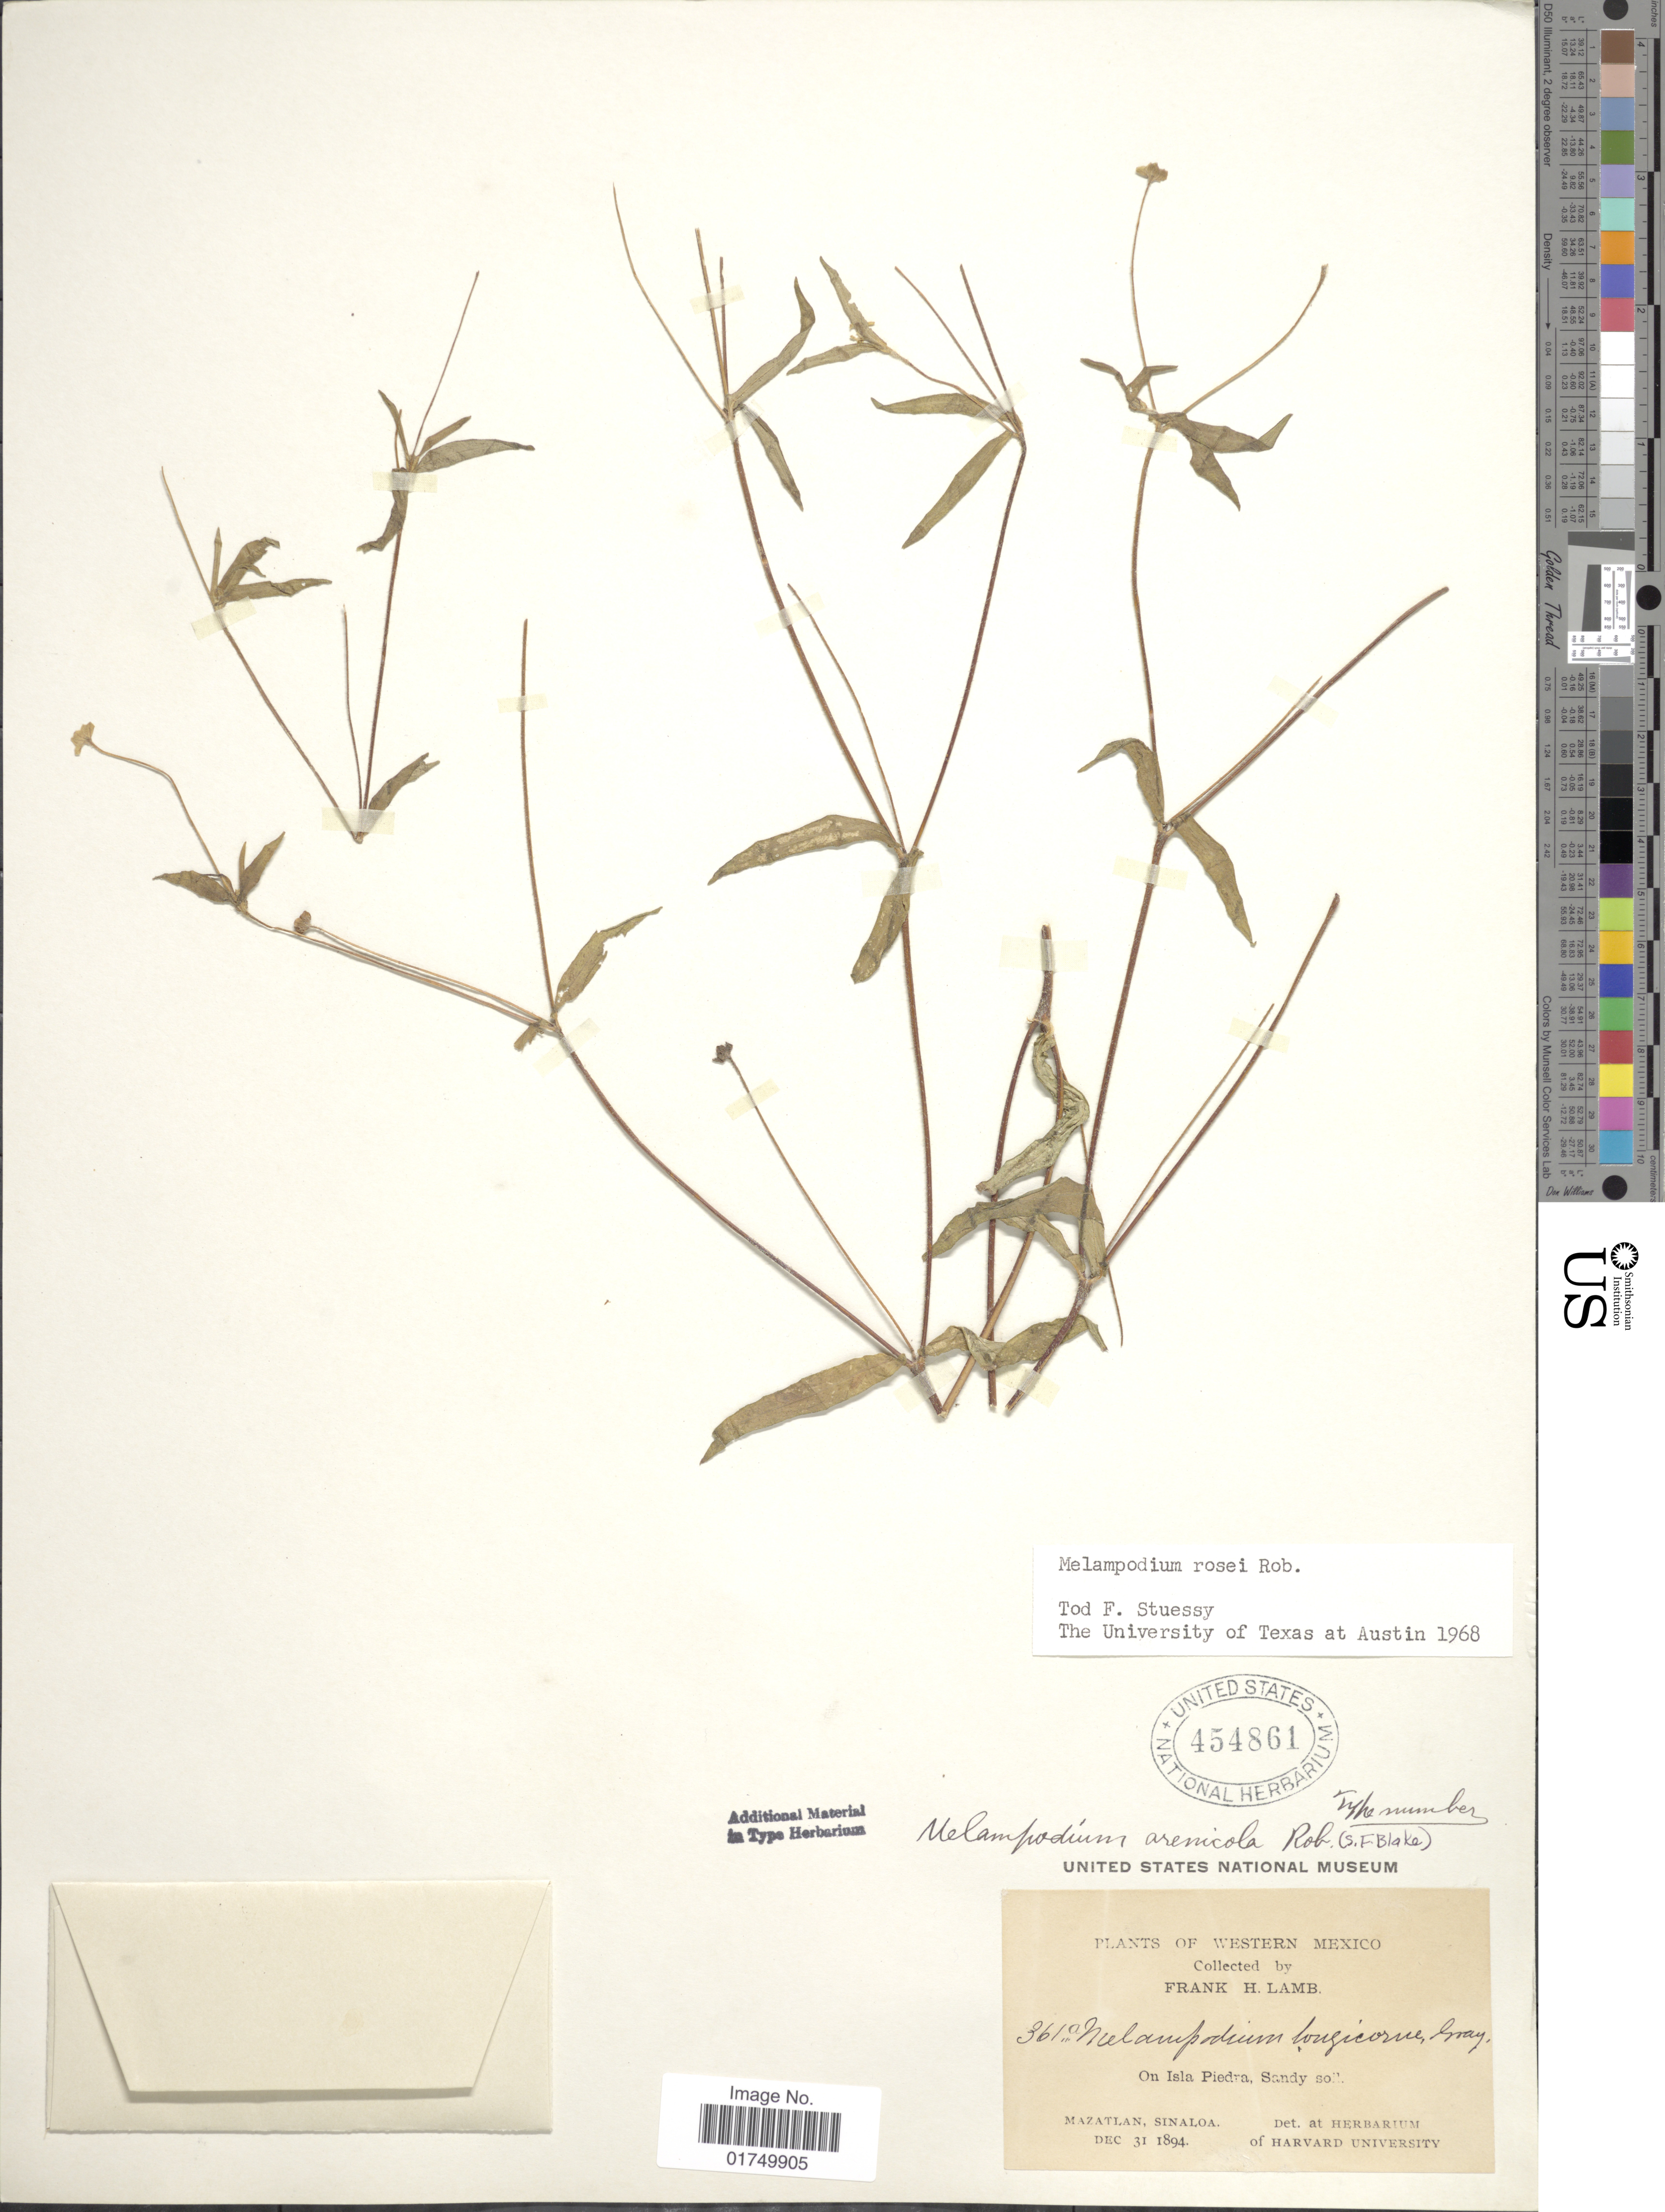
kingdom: Plantae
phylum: Tracheophyta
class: Magnoliopsida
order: Asterales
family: Asteraceae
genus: Melampodium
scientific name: Melampodium rosei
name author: B.L. Rob.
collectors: F. H. Lamb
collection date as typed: Dec 31 1894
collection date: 1894-12-31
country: Mexico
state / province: Sinaloa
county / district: Mazatlán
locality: On Isla Piedra, Sandy soil.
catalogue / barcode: US 454861